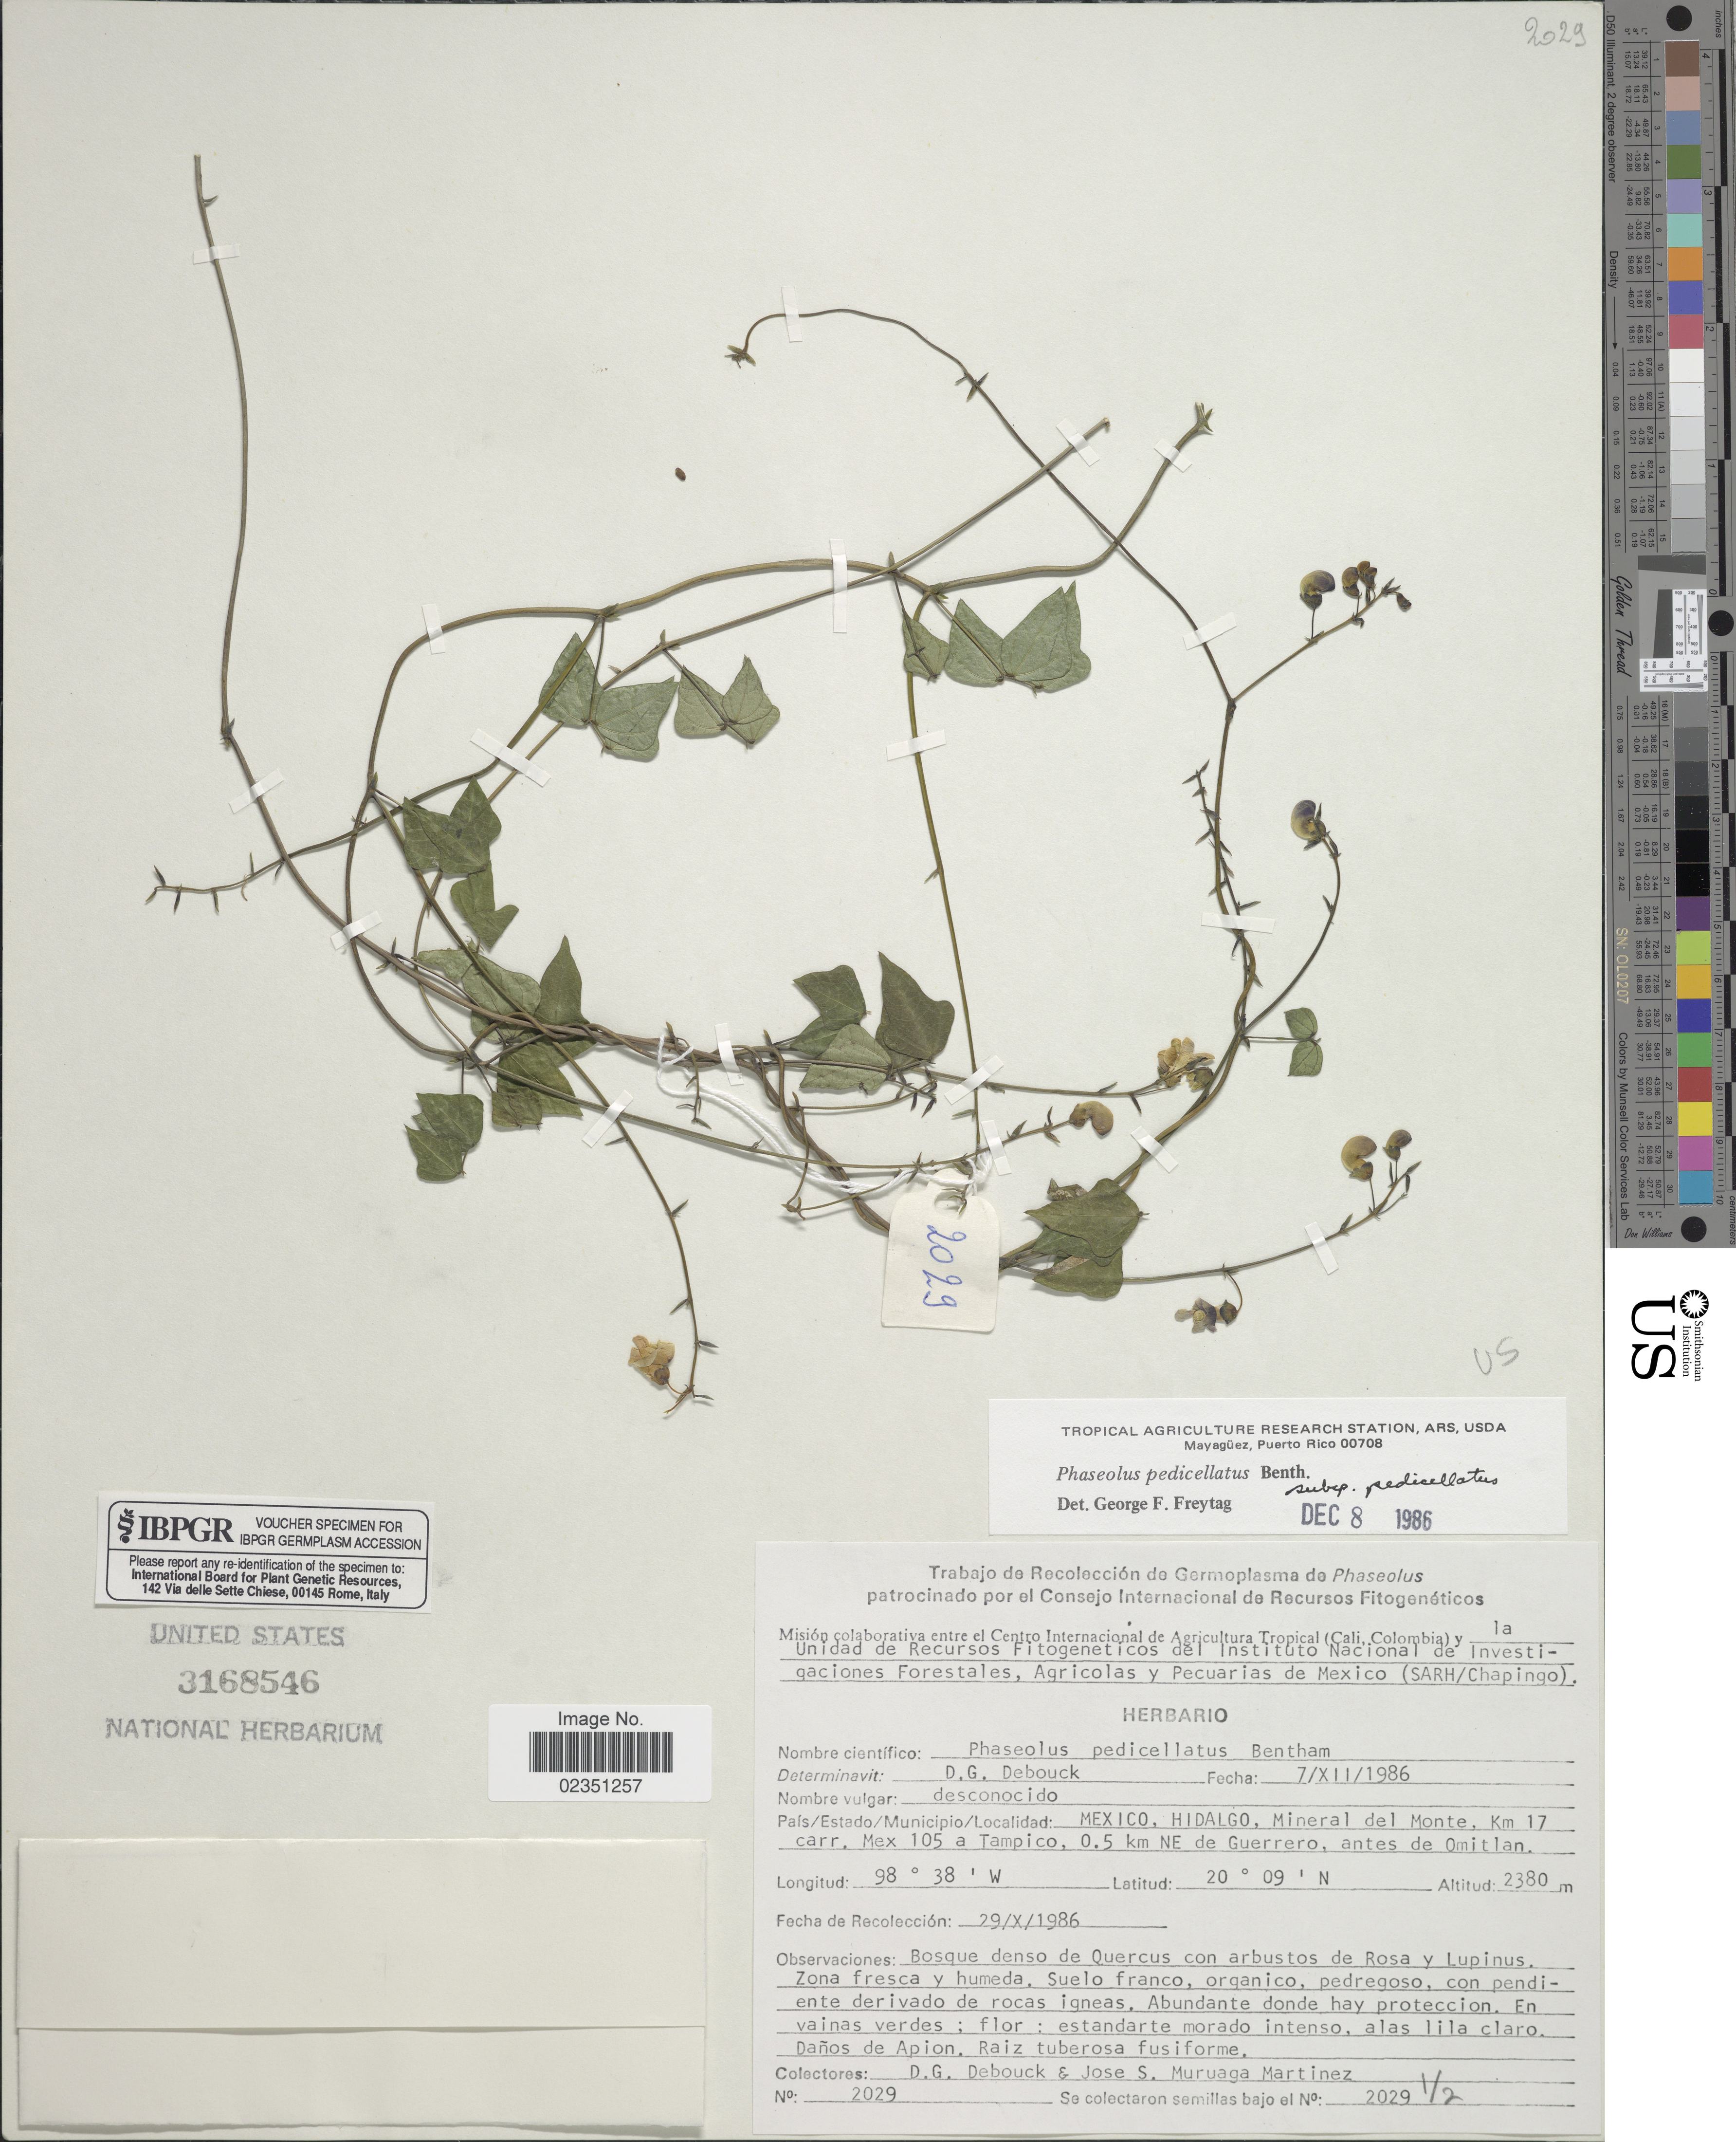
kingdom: Plantae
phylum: Tracheophyta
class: Magnoliopsida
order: Fabales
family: Fabaceae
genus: Phaseolus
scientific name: Phaseolus pedicellatus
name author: Benth.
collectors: D. Debouck & J. Muruaga Martinez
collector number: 2029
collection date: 1986-10-29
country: Mexico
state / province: Hidalgo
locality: Mineral del Monte, Km 17 carr. Mex 105 a Tampico, 0.5 km NE de Guerrerro, antes de Omitlan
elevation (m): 2380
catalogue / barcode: US 3168546